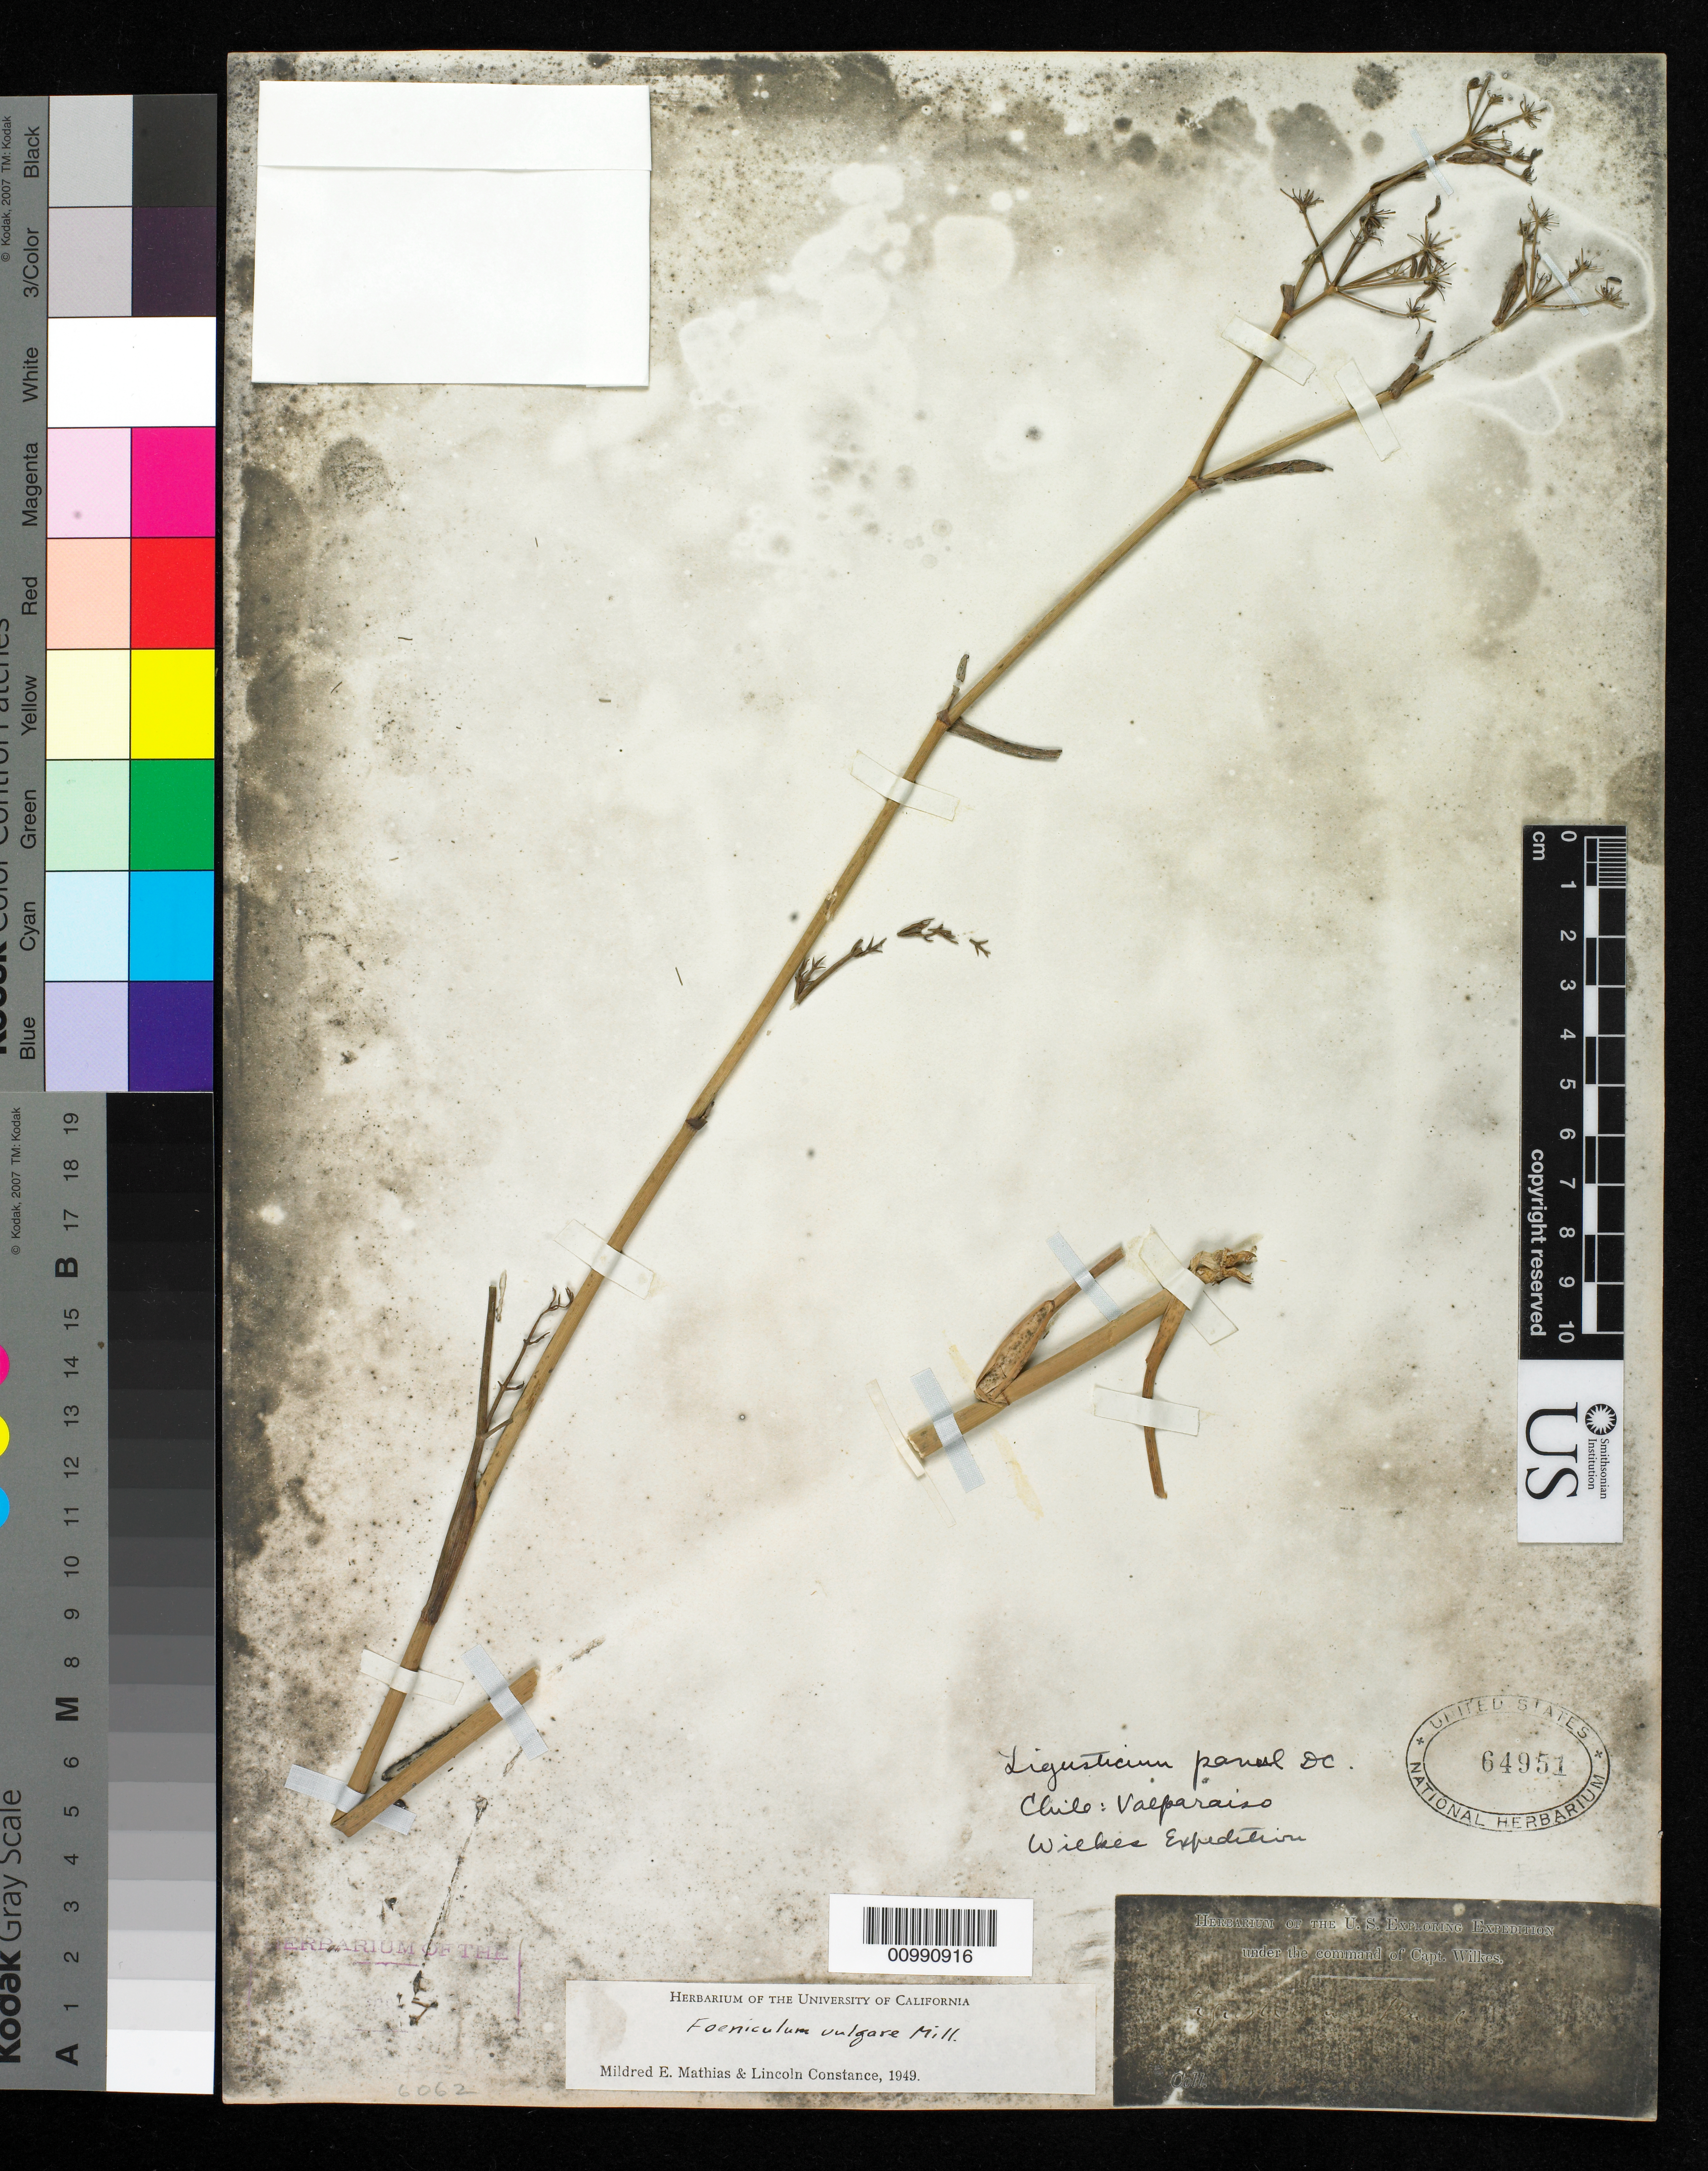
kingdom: Plantae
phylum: Tracheophyta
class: Magnoliopsida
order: Apiales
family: Apiaceae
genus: Foeniculum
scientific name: Foeniculum vulgare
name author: Mill.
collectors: Wilkes Explor. Exped.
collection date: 1838/1842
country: Chile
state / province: Valparaíso (V)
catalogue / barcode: US 64951